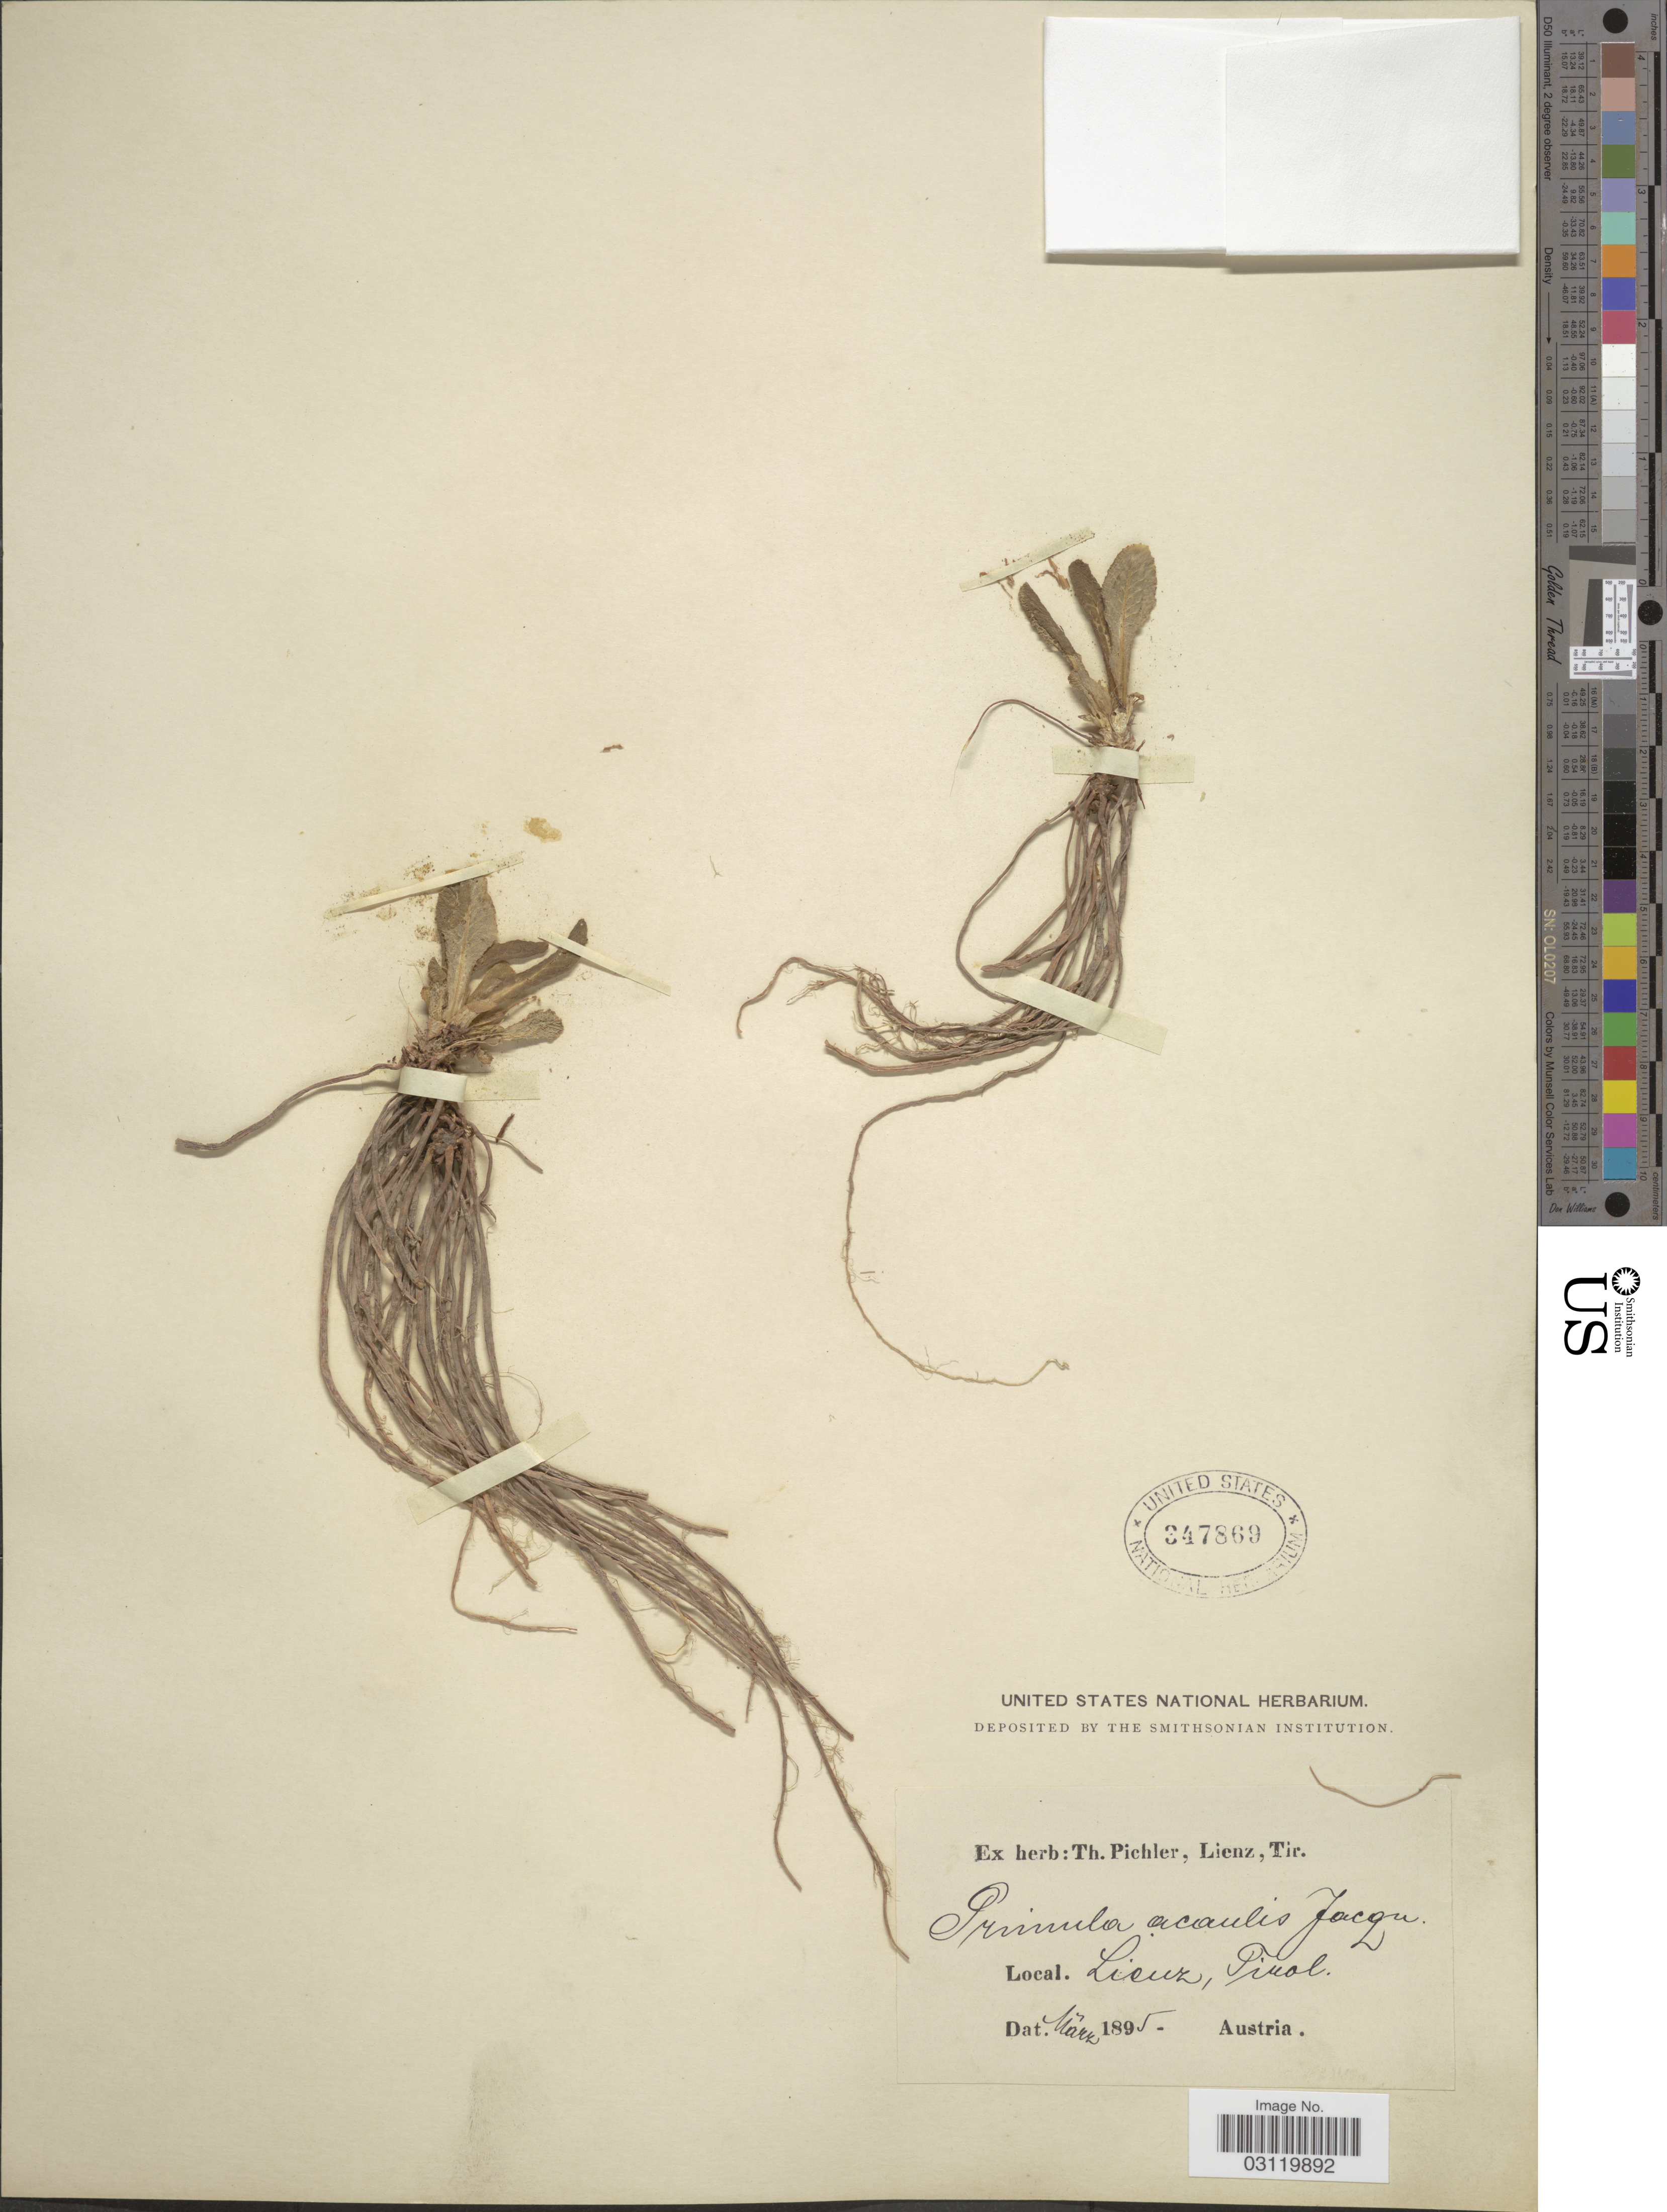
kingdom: Plantae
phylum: Tracheophyta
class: Magnoliopsida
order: Ericales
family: Primulaceae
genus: Primula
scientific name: Primula acaulis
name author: (L.) Hill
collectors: ex herb. T. Pichler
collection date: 1895-03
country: Austria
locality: Lieuz.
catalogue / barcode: US 347869